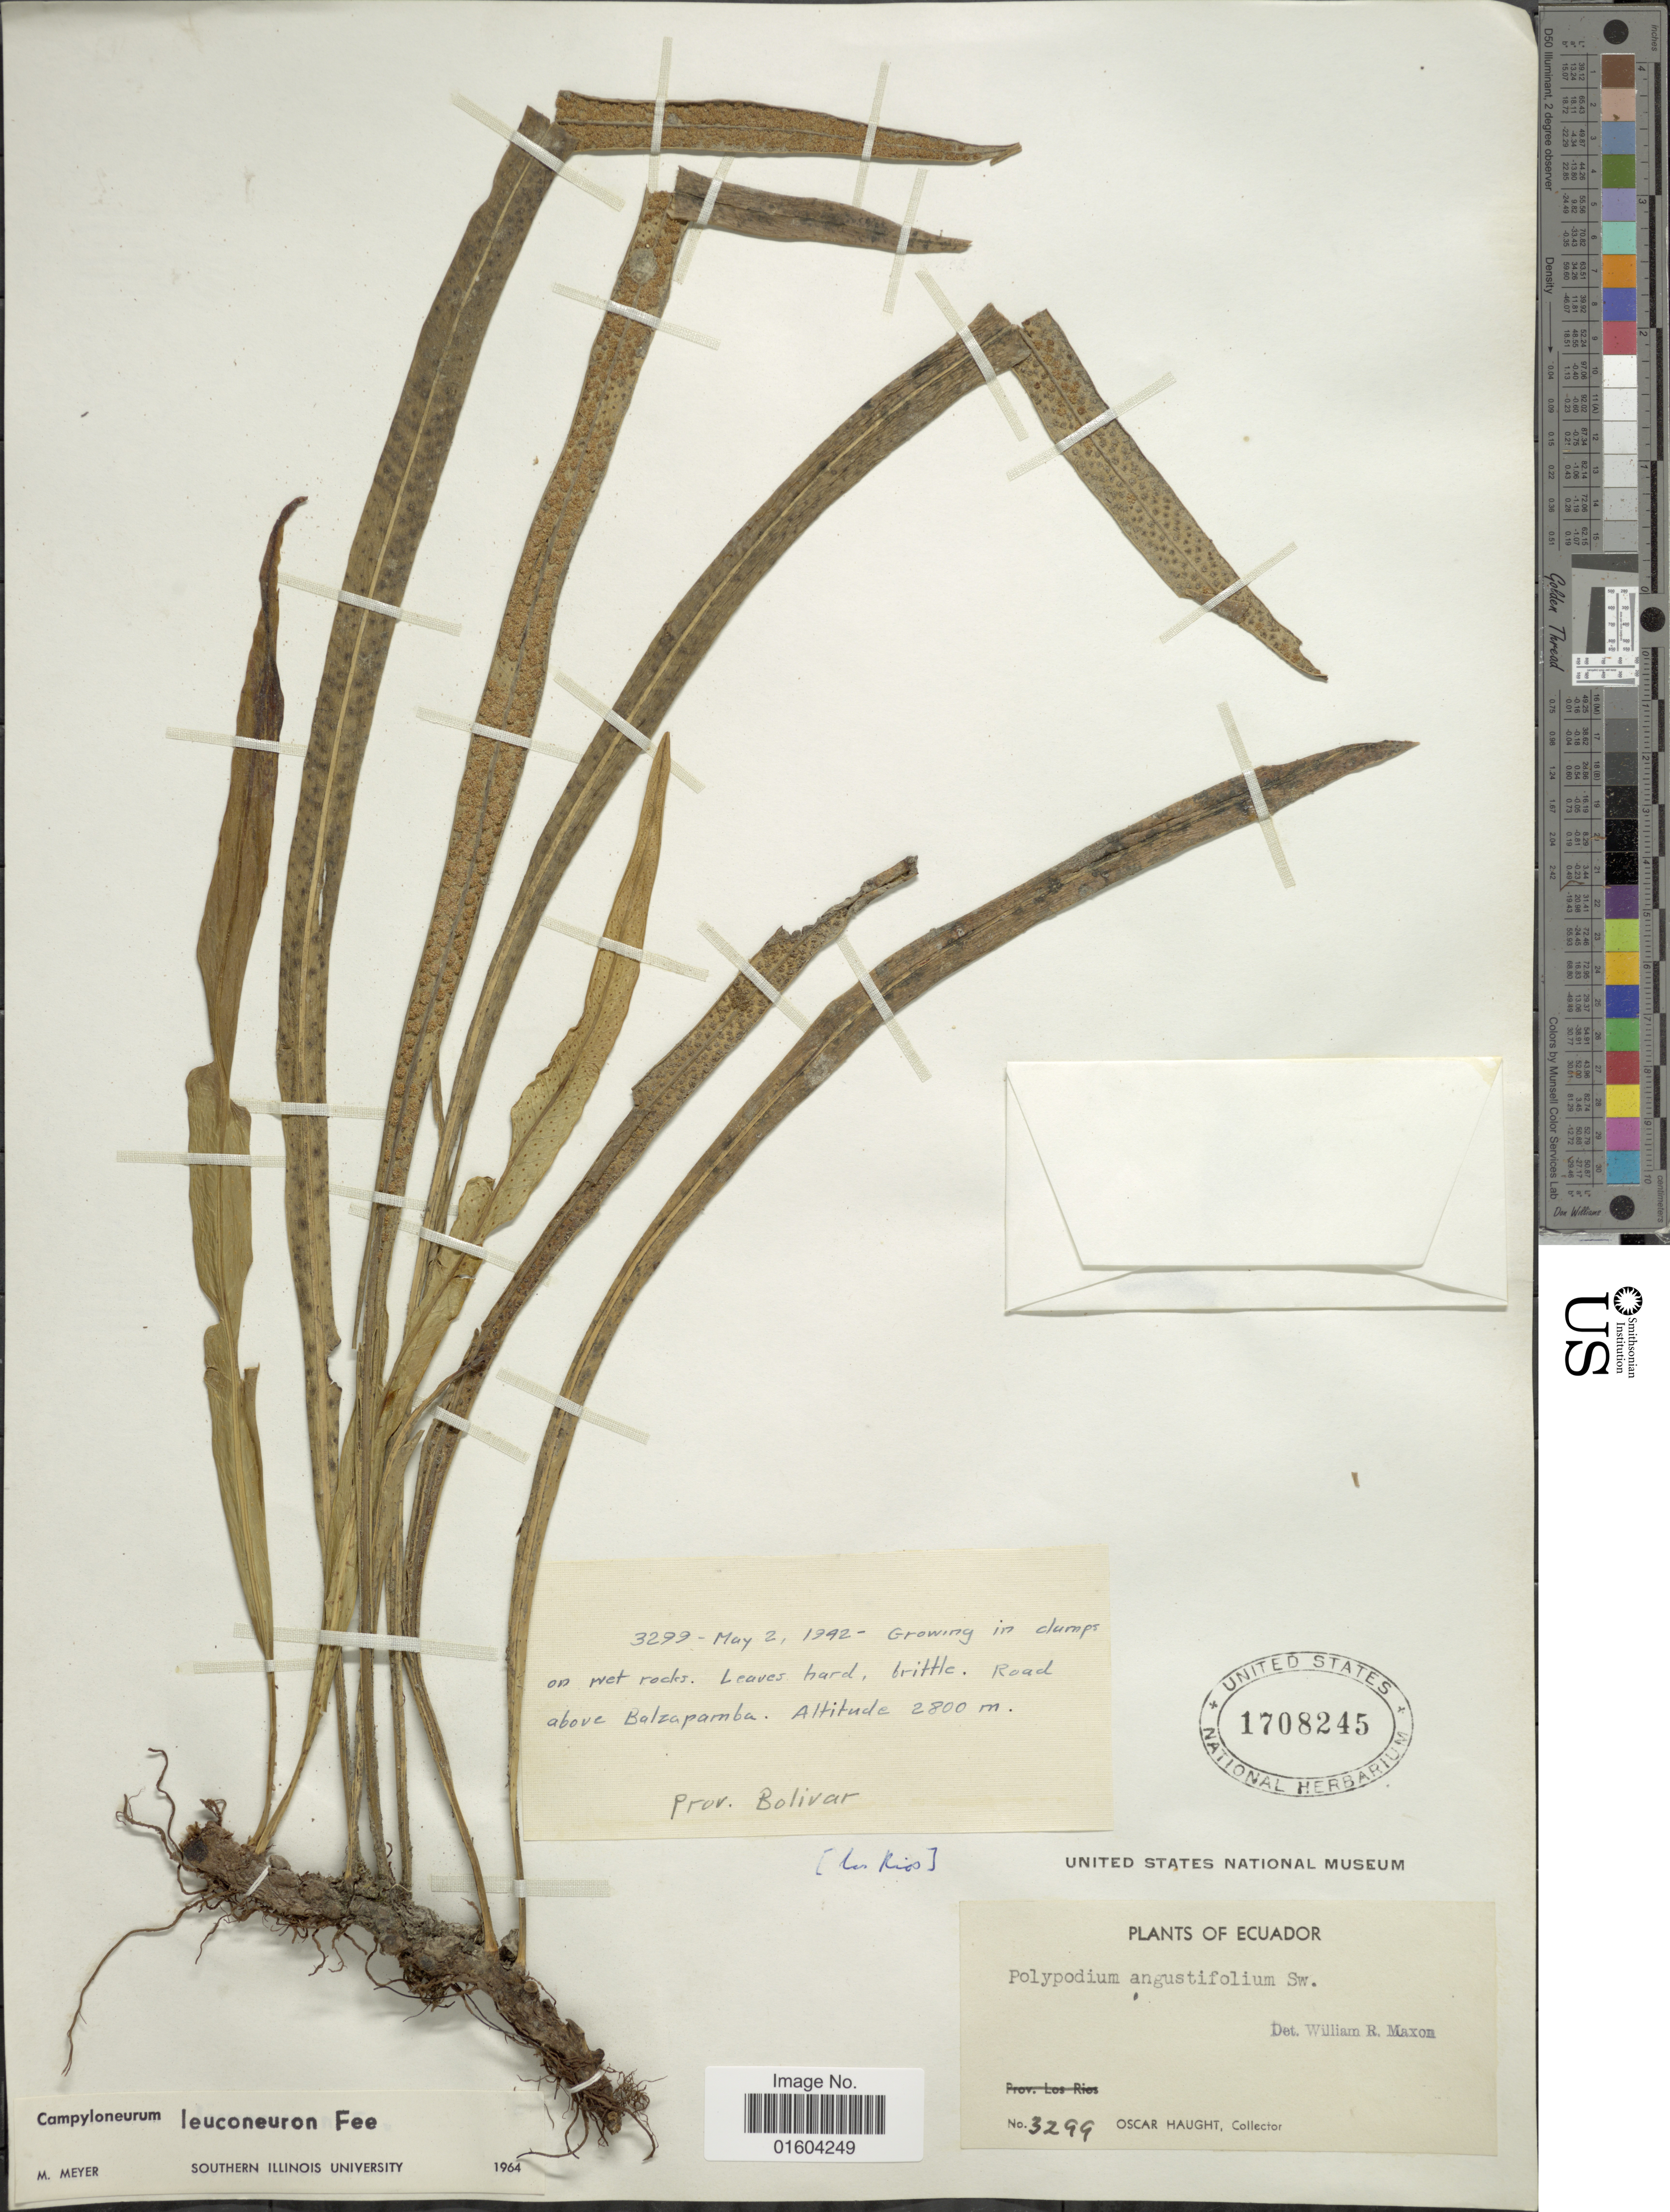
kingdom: Plantae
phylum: Tracheophyta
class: Polypodiopsida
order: Polypodiales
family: Polypodiaceae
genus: Campyloneurum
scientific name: Campyloneurum densifolium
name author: (Hieron.) Lellinger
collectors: O. Haught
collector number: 3299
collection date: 1942-05-02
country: Ecuador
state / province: Bolívar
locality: Ecuador, Road above Balzapamba. Prov. Bolivar.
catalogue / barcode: US 1708245